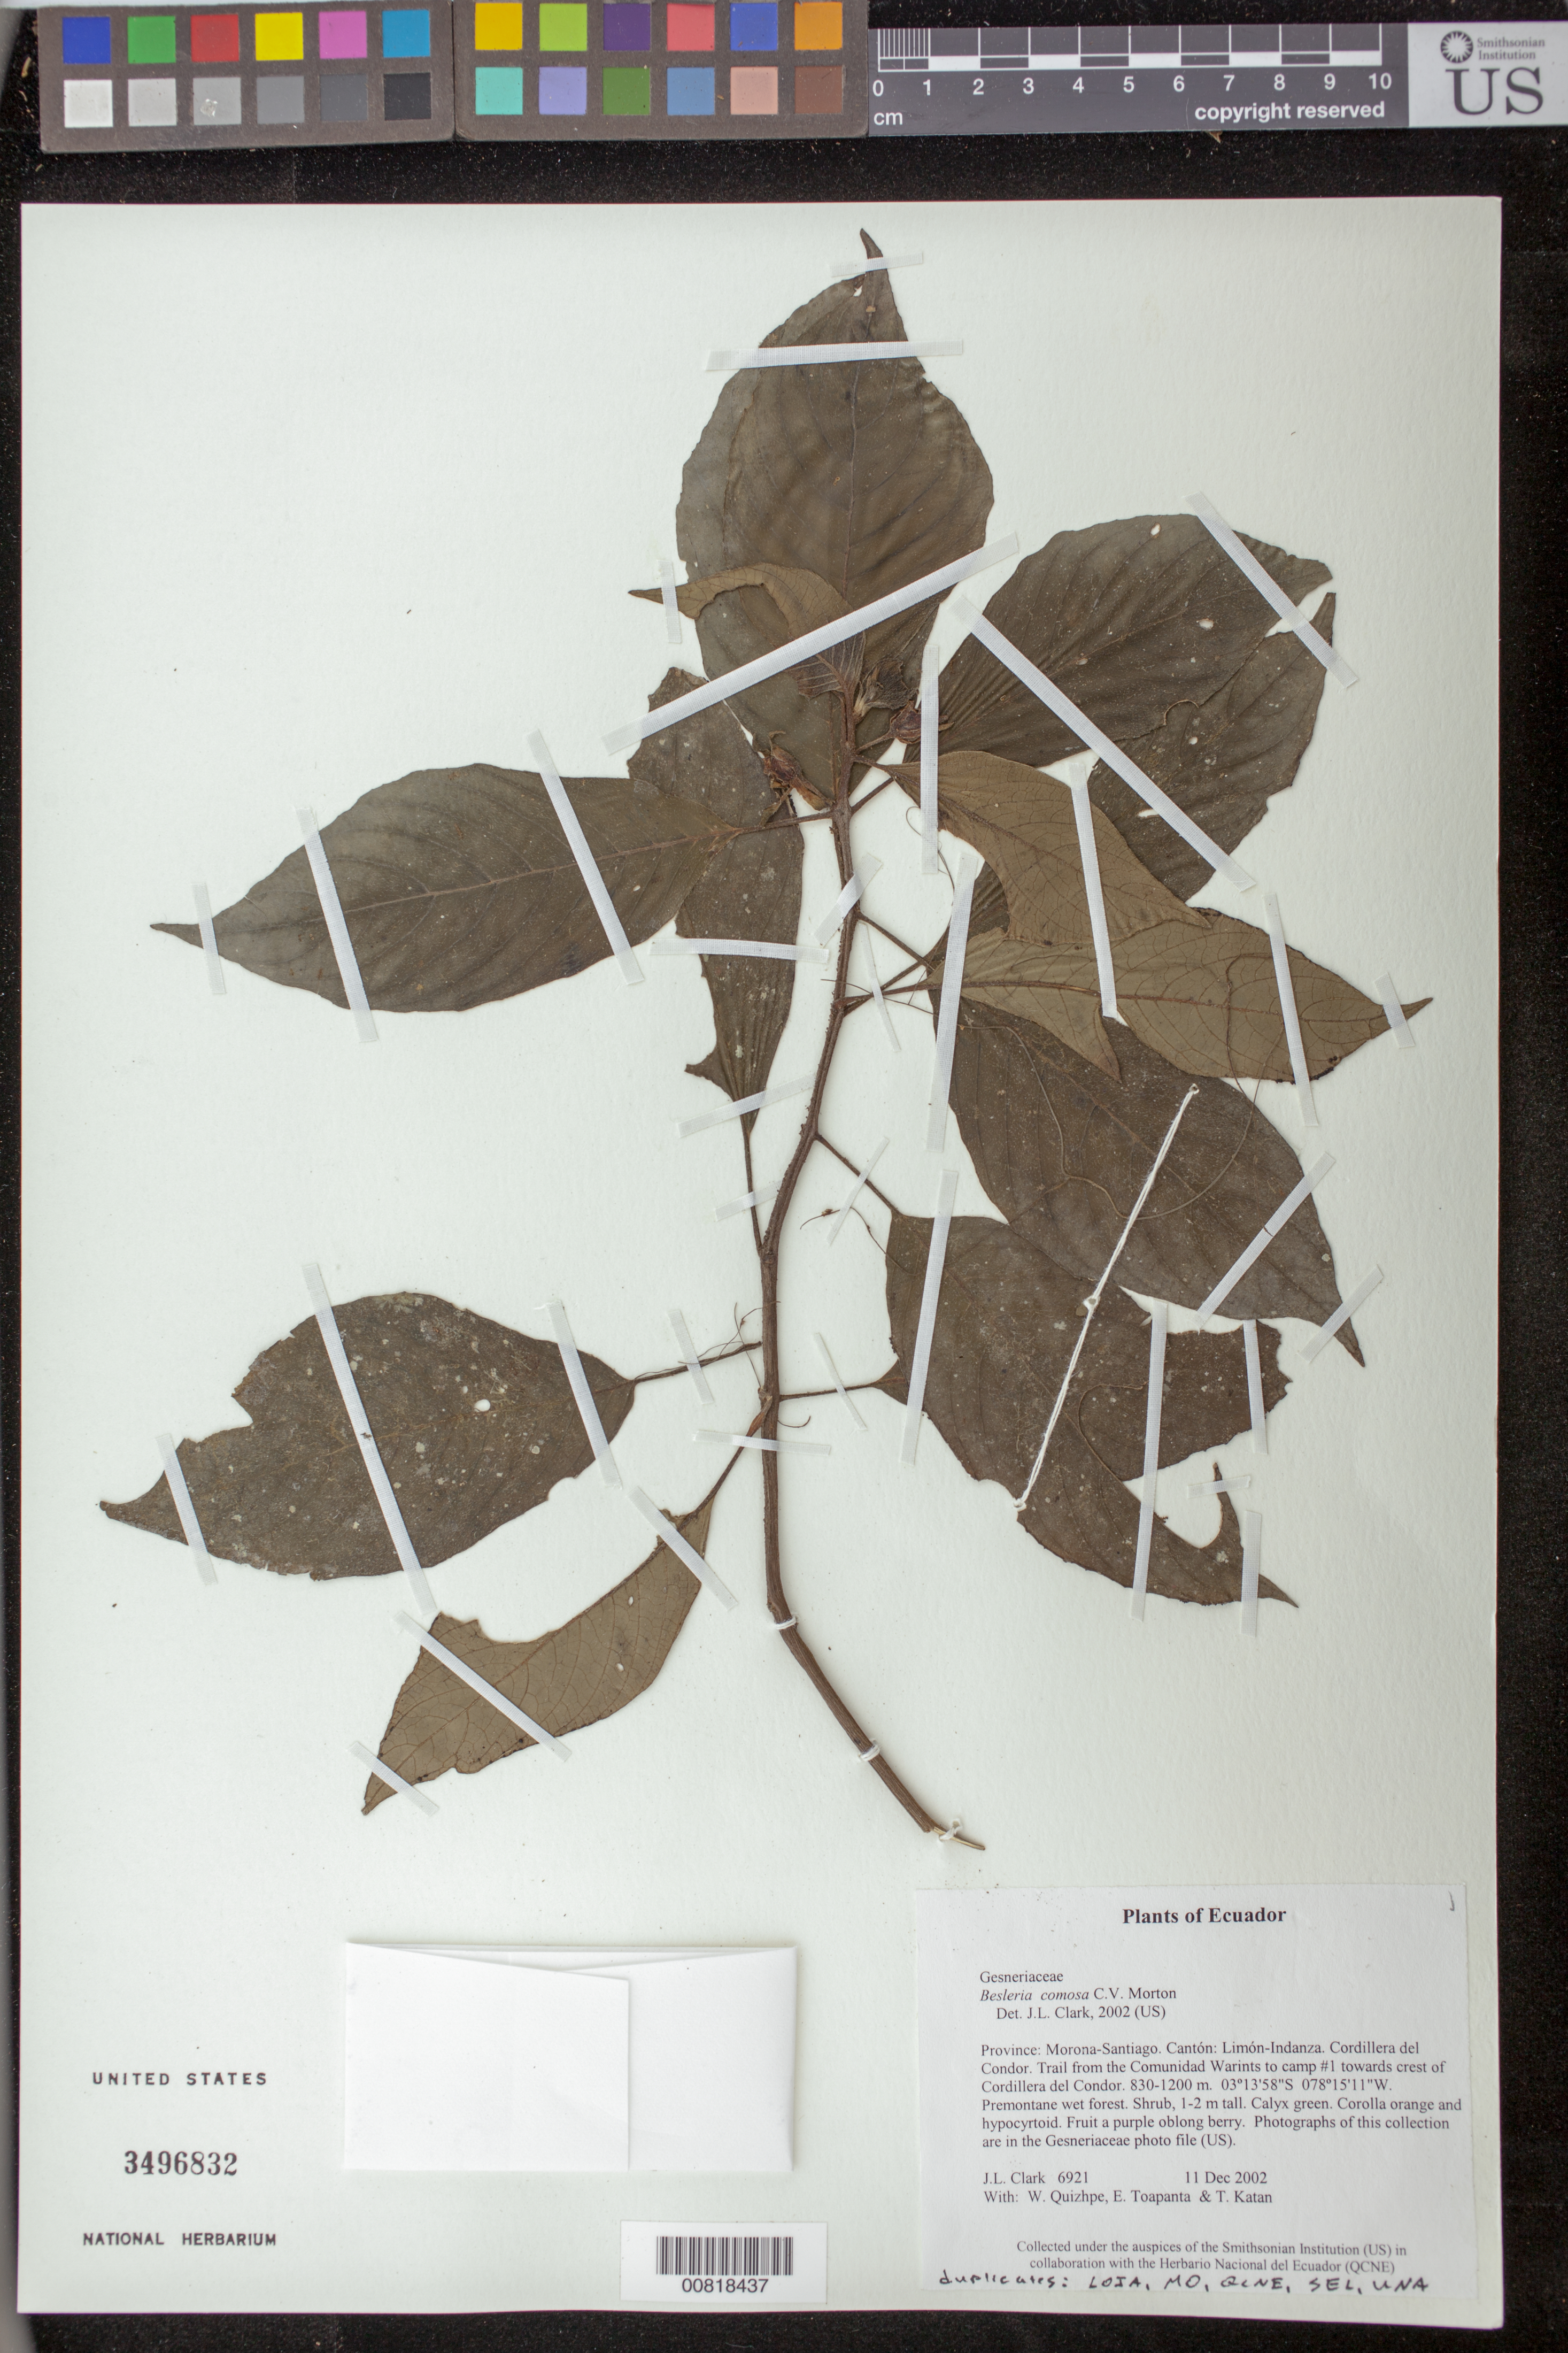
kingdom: Plantae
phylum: Tracheophyta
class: Magnoliopsida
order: Lamiales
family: Gesneriaceae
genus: Besleria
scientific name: Besleria comosa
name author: C.V. Morton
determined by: Clark, J. L., (SEL), The Marie Selby Botanical Garden (UNITED STATES)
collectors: J. L. Clark, W. Quizhpe, E. Toapanta & T. Katan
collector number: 6921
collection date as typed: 11 Dec 2002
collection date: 2002-12-11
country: Ecuador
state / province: Morona-Santiago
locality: Limón-Indanza. Cordillera del Condor. Trail from the Comunidad Warints to camp #1 towards crest of Cordillera del Condor.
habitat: Premontane wet forest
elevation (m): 830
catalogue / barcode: US 3496832